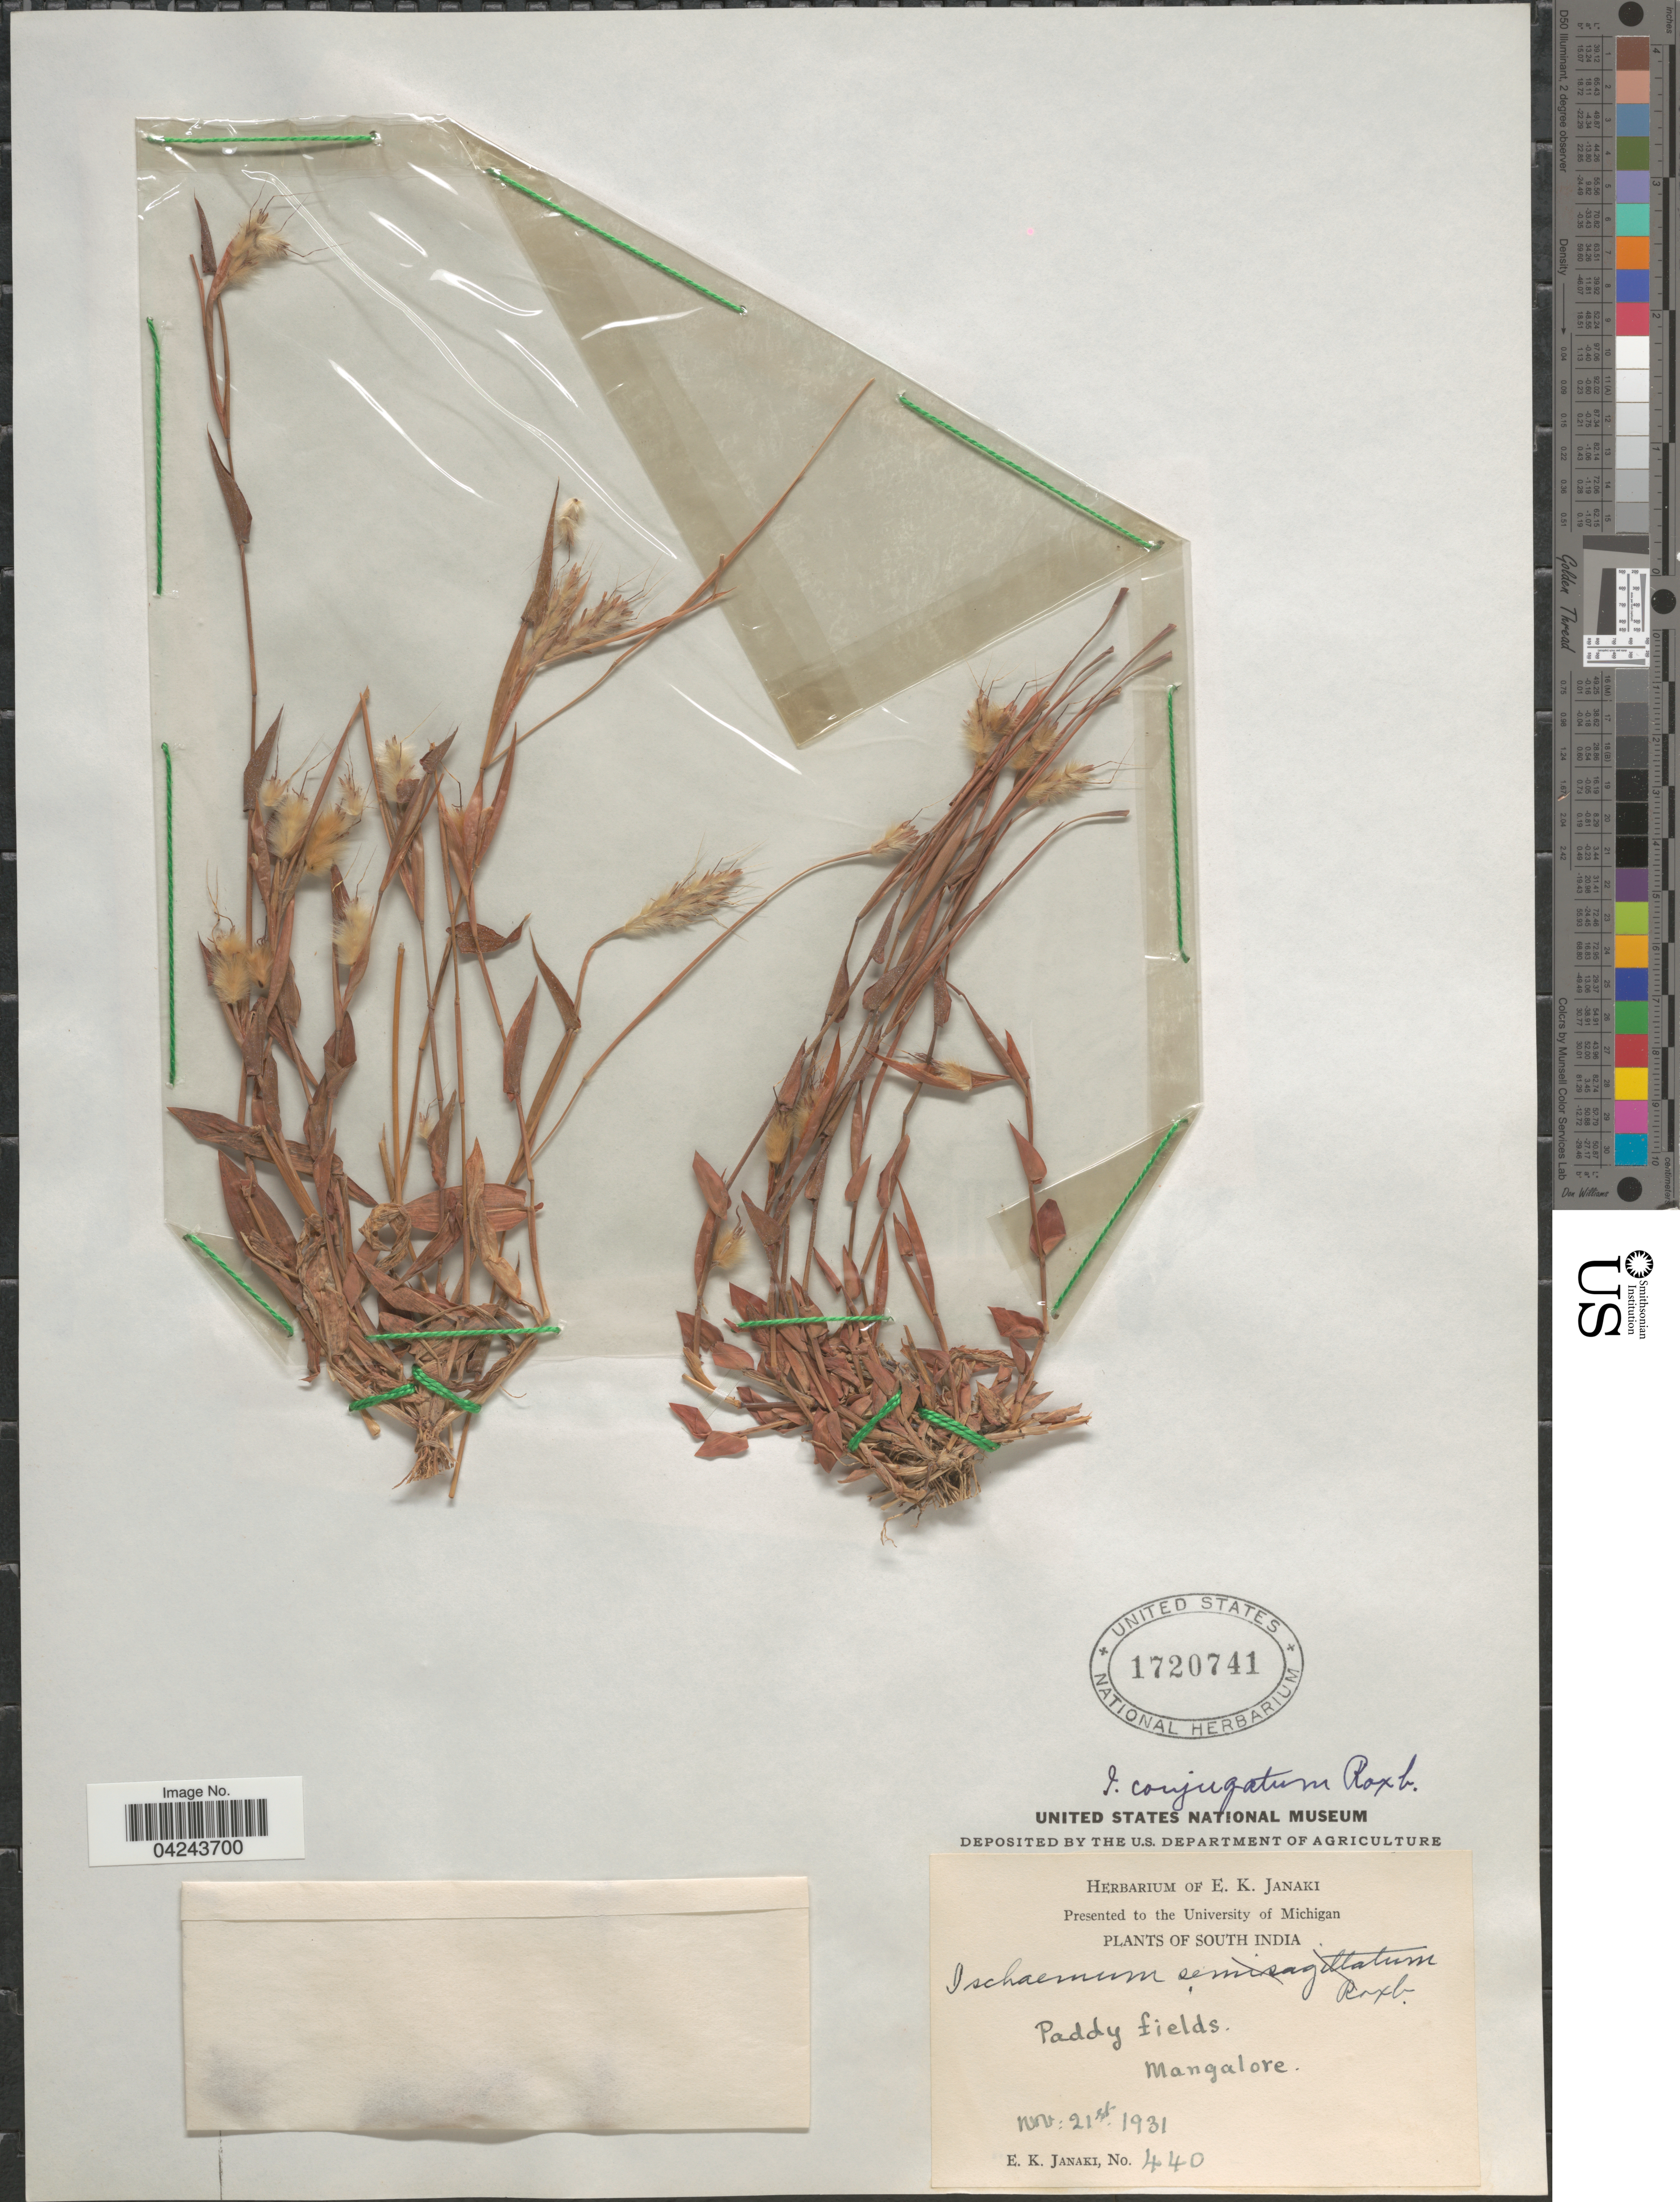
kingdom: Plantae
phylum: Tracheophyta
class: Liliopsida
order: Poales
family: Poaceae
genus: Ischaemum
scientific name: Ischaemum semisagittatum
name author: Roxb.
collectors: E. Janaki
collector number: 440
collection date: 1931-11-21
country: India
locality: South India. Mangalore.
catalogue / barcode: US 1720741